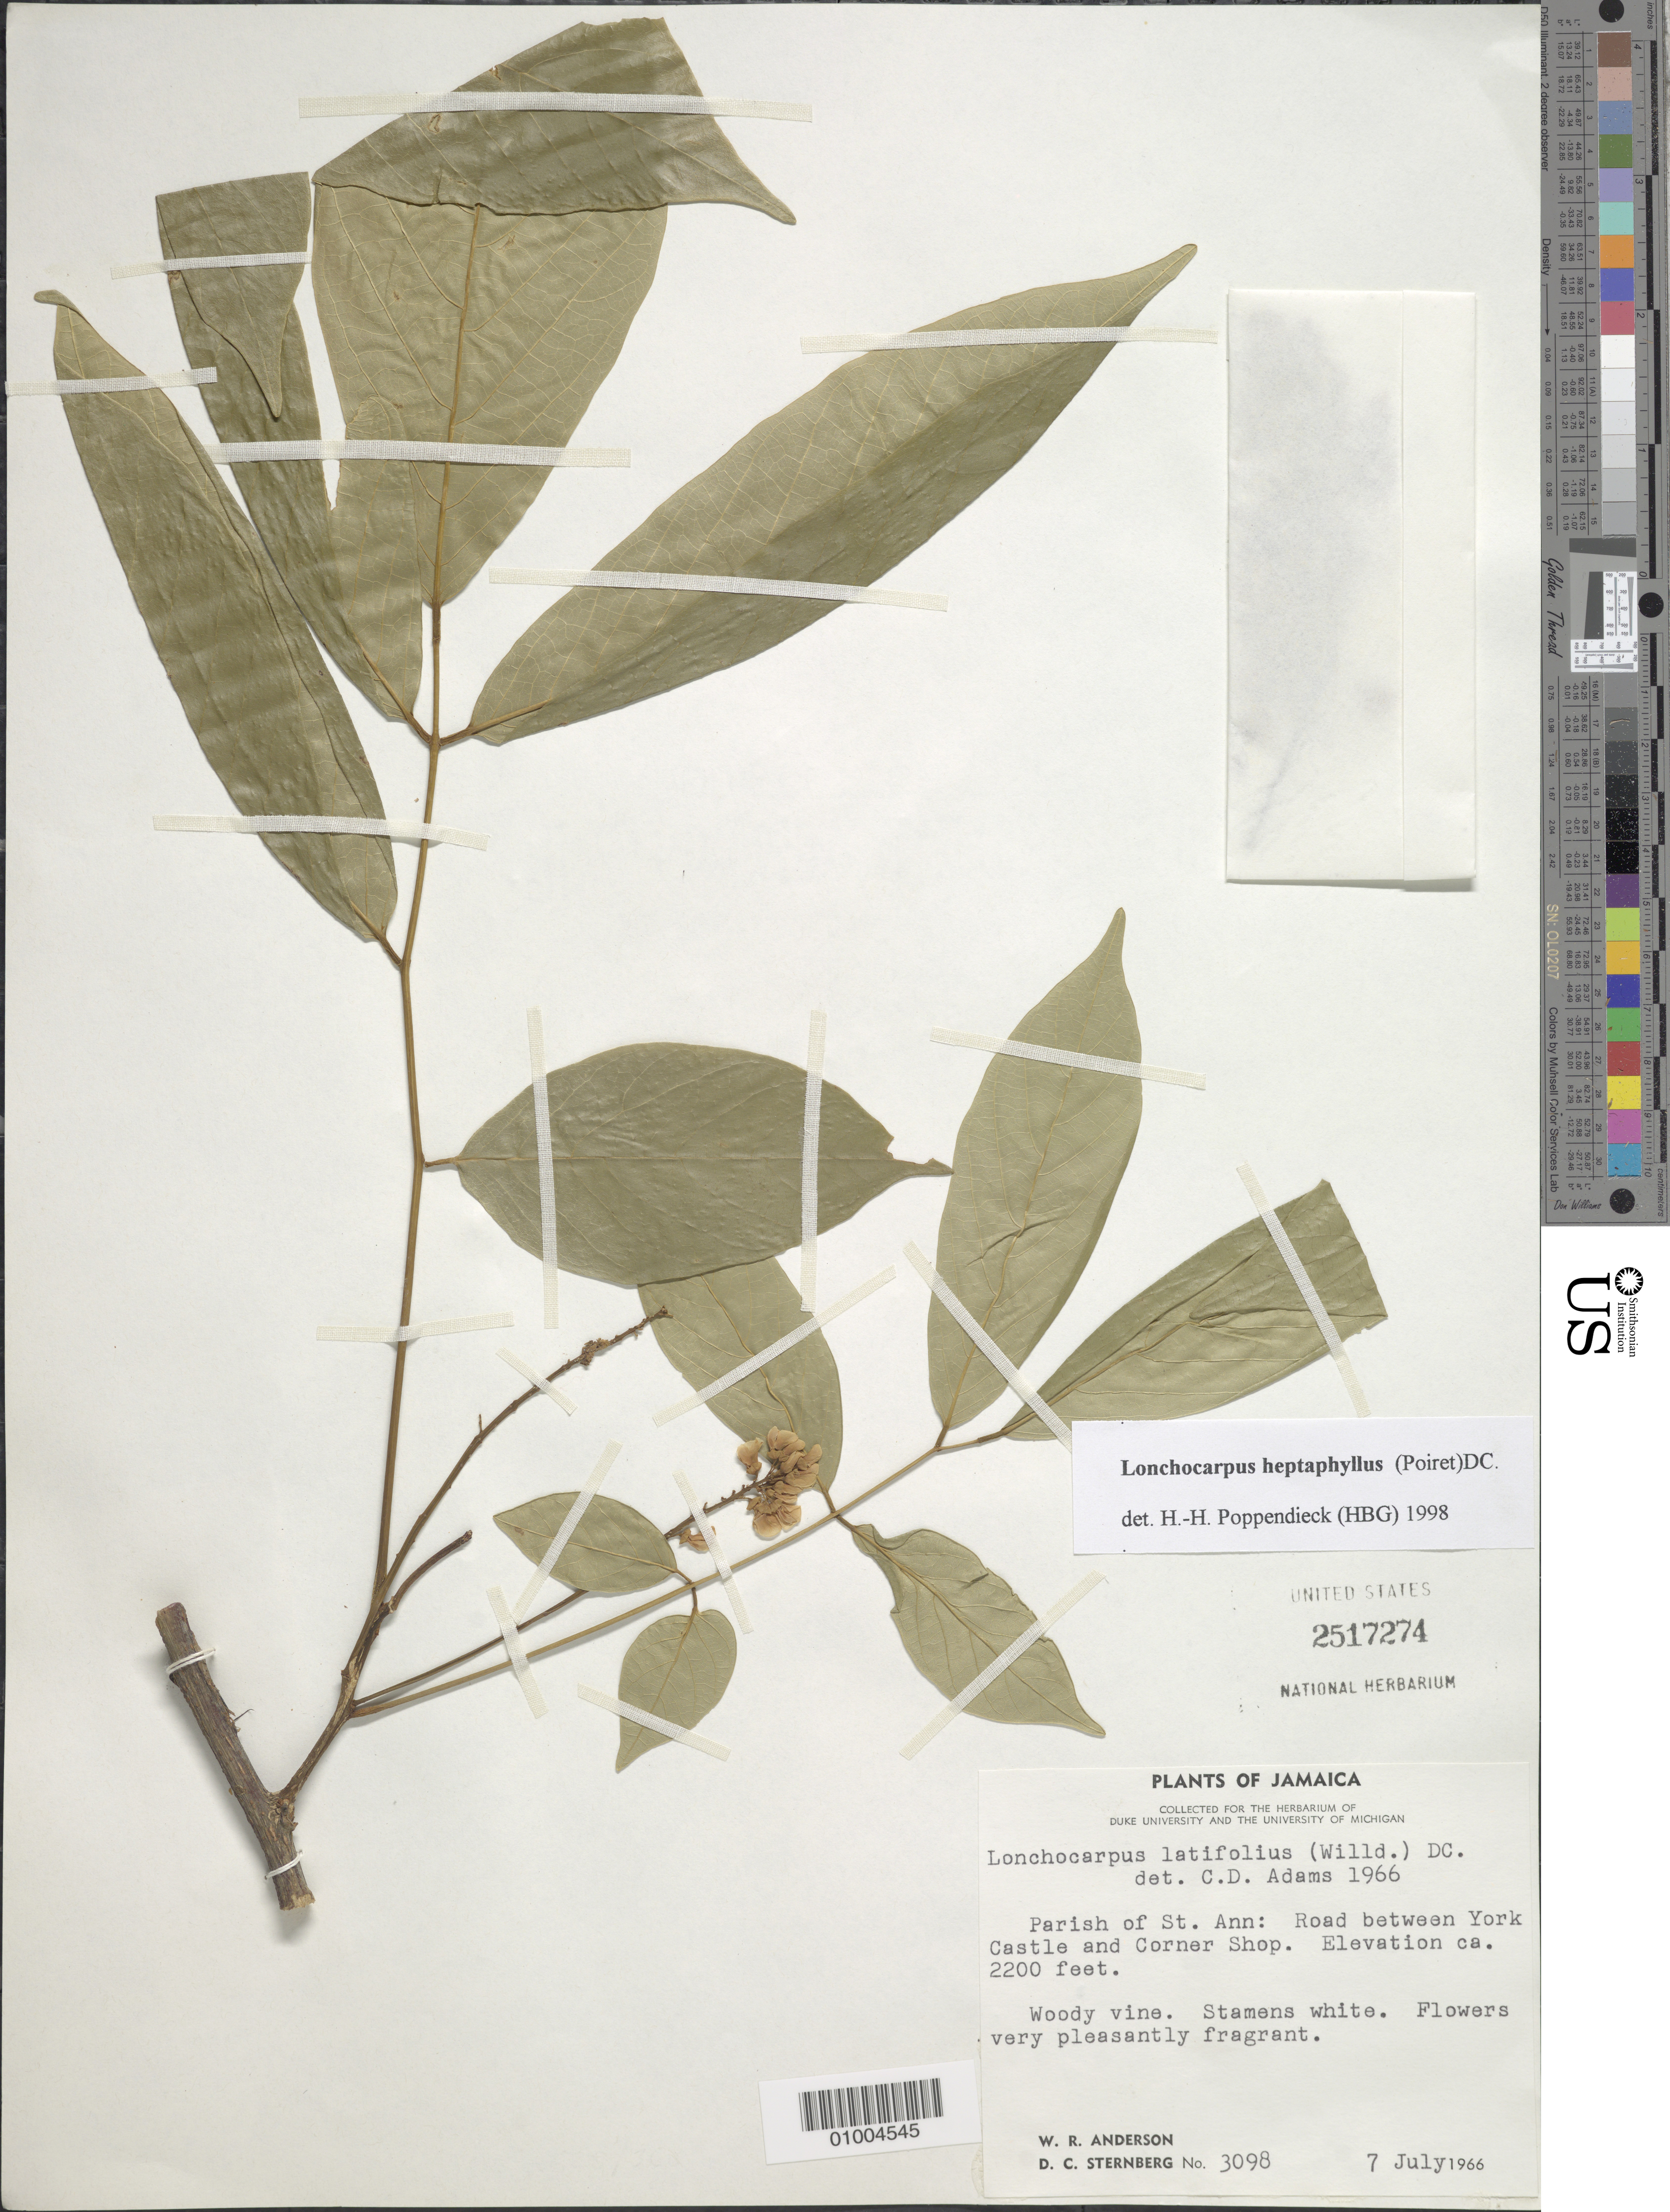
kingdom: Plantae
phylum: Tracheophyta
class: Magnoliopsida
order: Fabales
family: Fabaceae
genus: Lonchocarpus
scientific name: Lonchocarpus heptaphyllus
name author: (Poir.) DC.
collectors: W. R. Anderson & D. Sternberg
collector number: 3098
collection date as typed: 07 Jul 1966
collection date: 1966-07-07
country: Jamaica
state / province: Saint Andrew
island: Jamaica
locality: Road between York Castle and Corner Shop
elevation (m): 671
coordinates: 0 N, 0 E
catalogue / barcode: US 2517274